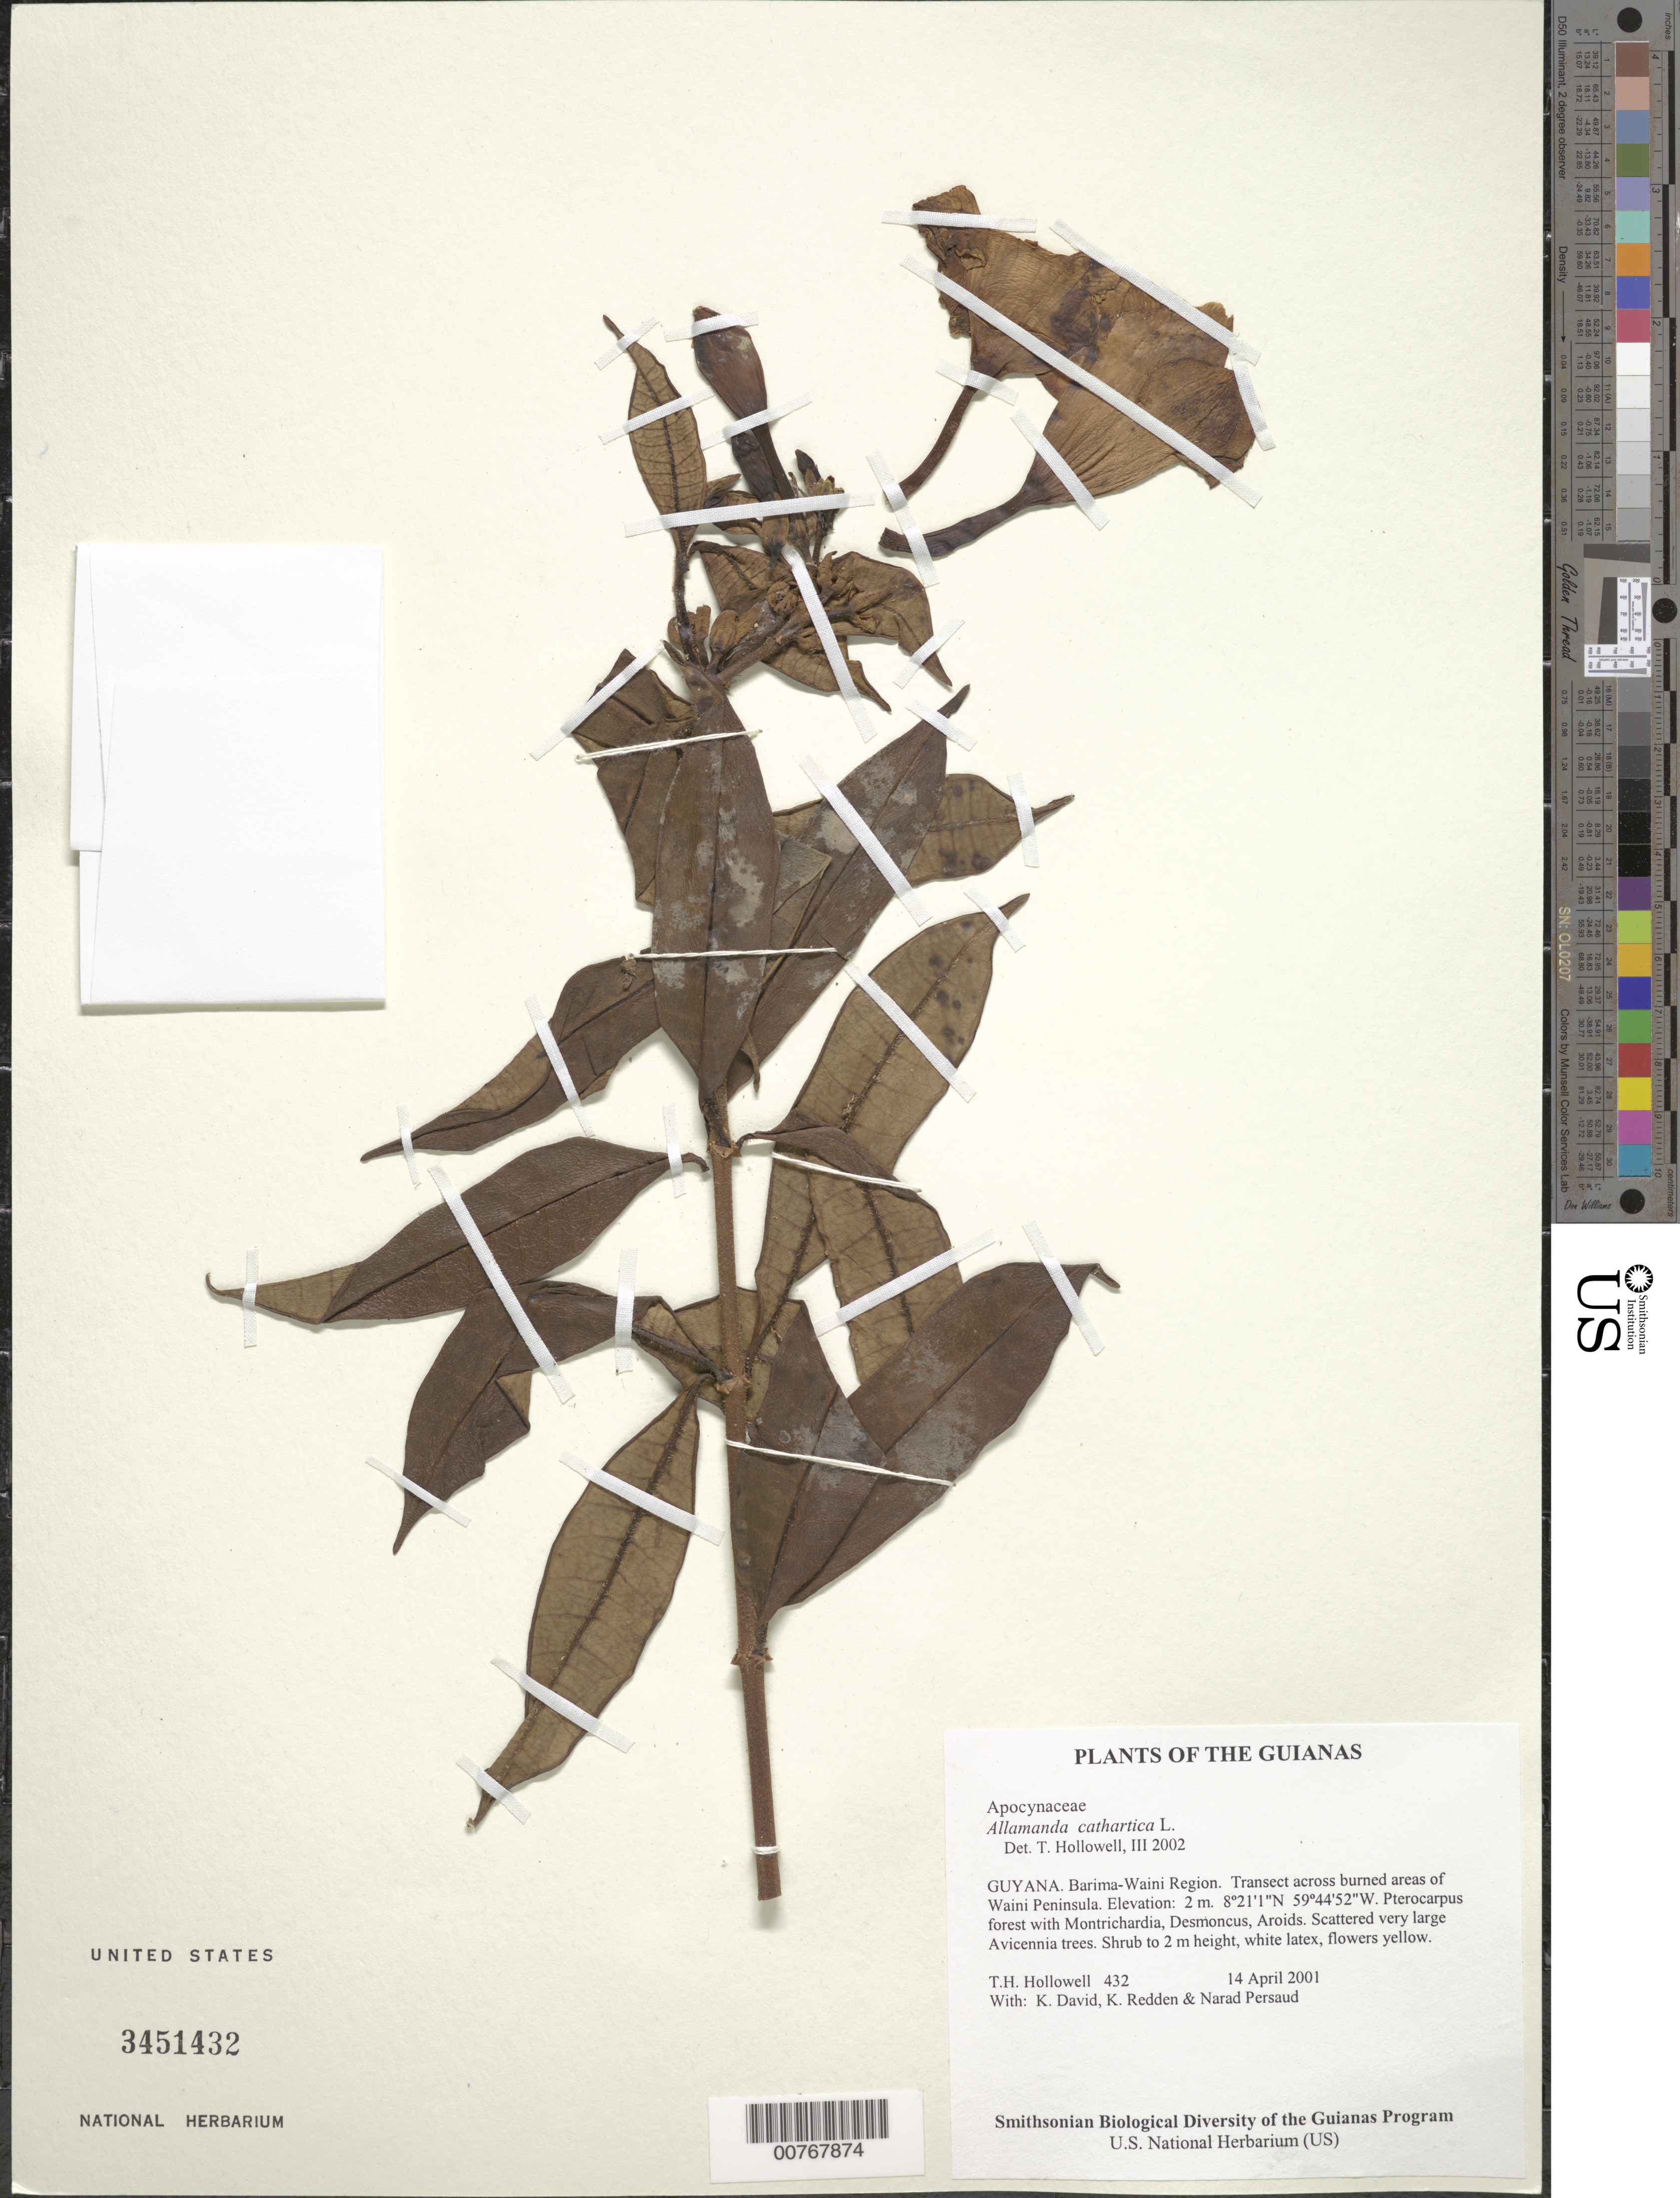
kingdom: Plantae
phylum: Tracheophyta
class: Magnoliopsida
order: Gentianales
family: Apocynaceae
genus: Allamanda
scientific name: Allamanda cathartica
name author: L.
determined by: Hollowell, T. H., (BOT), Smithsonian Institution - National Museum of Natural History (UNITED STATES)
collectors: T. Hollowell, K. David, K. M. Redden & N. Persaud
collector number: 432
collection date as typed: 14 April 2001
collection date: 2001-04-14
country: Guyana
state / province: Barima-Waini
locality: Transect across burned areas of Waini Peninsula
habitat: Pterocarpus forest with Montrichardia, Desmoncus, Aroids. Scattered very large Avicennia trees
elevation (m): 2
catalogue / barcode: US 3451432